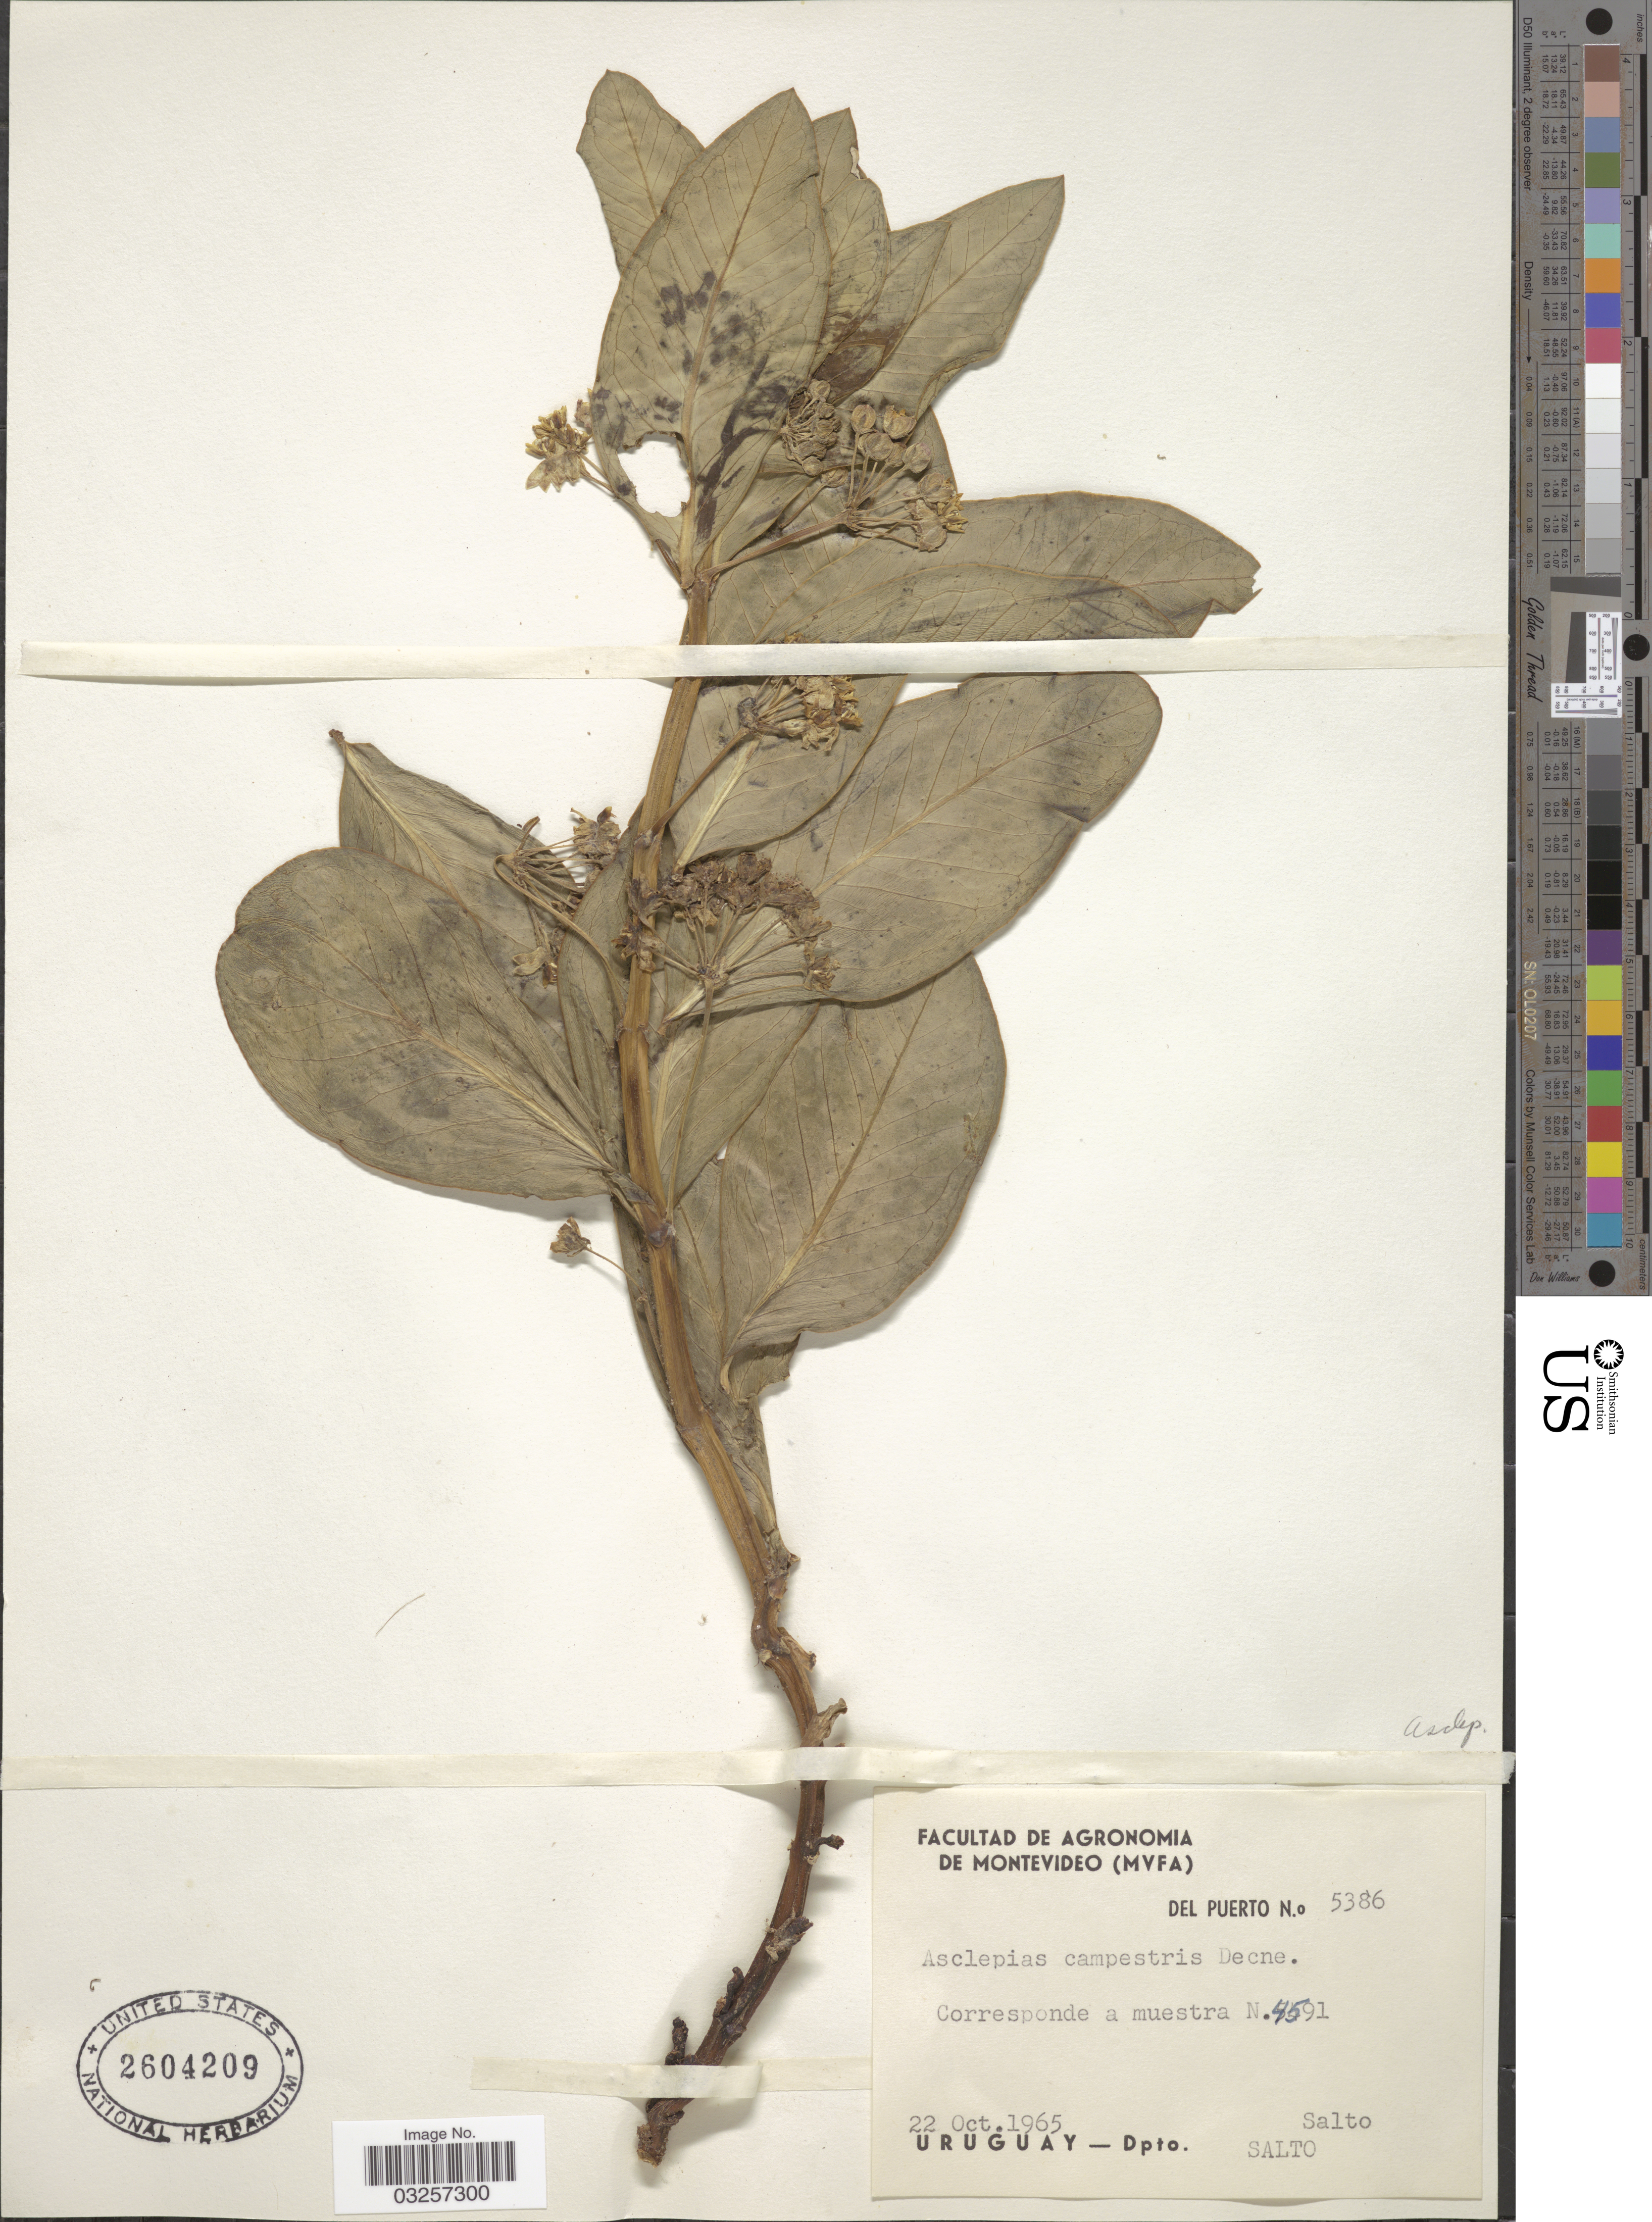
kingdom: Plantae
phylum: Tracheophyta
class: Magnoliopsida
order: Gentianales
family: Apocynaceae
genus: Asclepias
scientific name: Asclepias campestris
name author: Vell.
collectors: Del Puerto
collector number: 5386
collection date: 1965-10-22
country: Uruguay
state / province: Salto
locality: Dpto. Salto. Salto.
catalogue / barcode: US 2604209